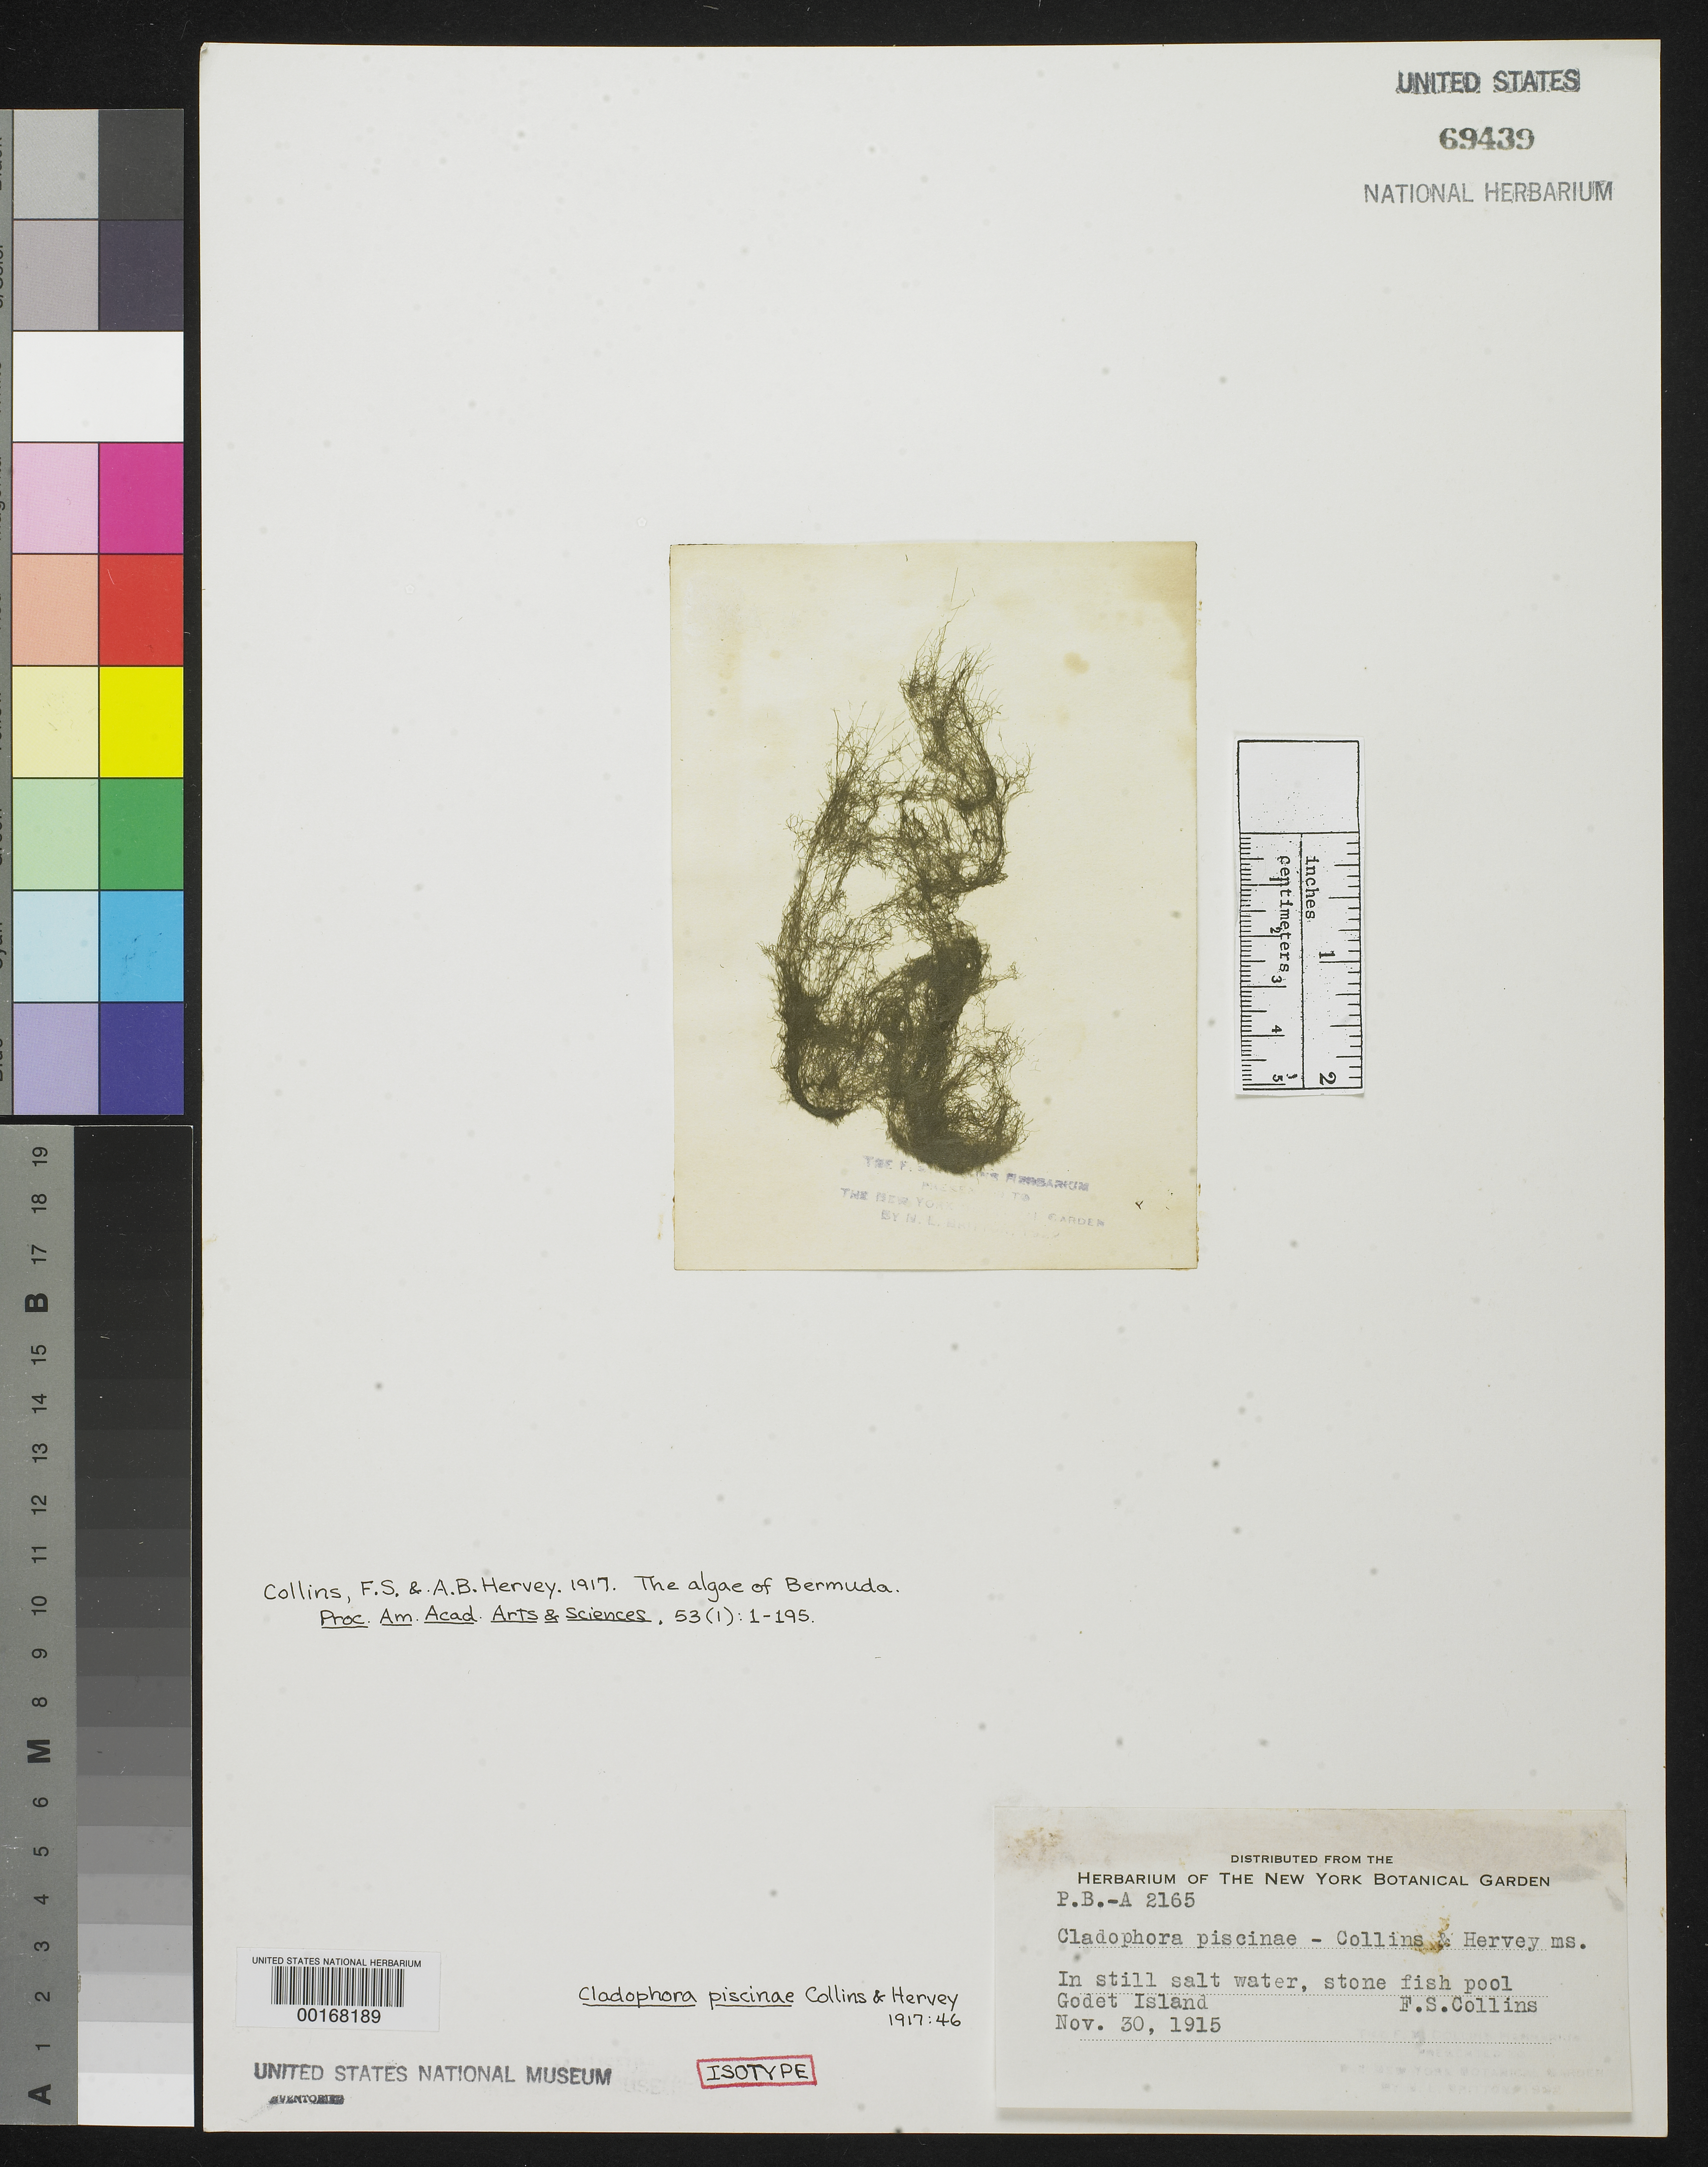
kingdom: Plantae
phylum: Chlorophyta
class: Ulvophyceae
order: Cladophorales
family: Cladophoraceae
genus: Cladophora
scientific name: Cladophora piscinae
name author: Collins & Herv.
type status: Isotype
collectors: F. Collins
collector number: PB-A 2165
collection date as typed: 30 Nov 1915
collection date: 1915-11-30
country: Bermuda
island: Hinson Island (Godet I.)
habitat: In still salt water, stone fish pool.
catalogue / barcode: US 69439